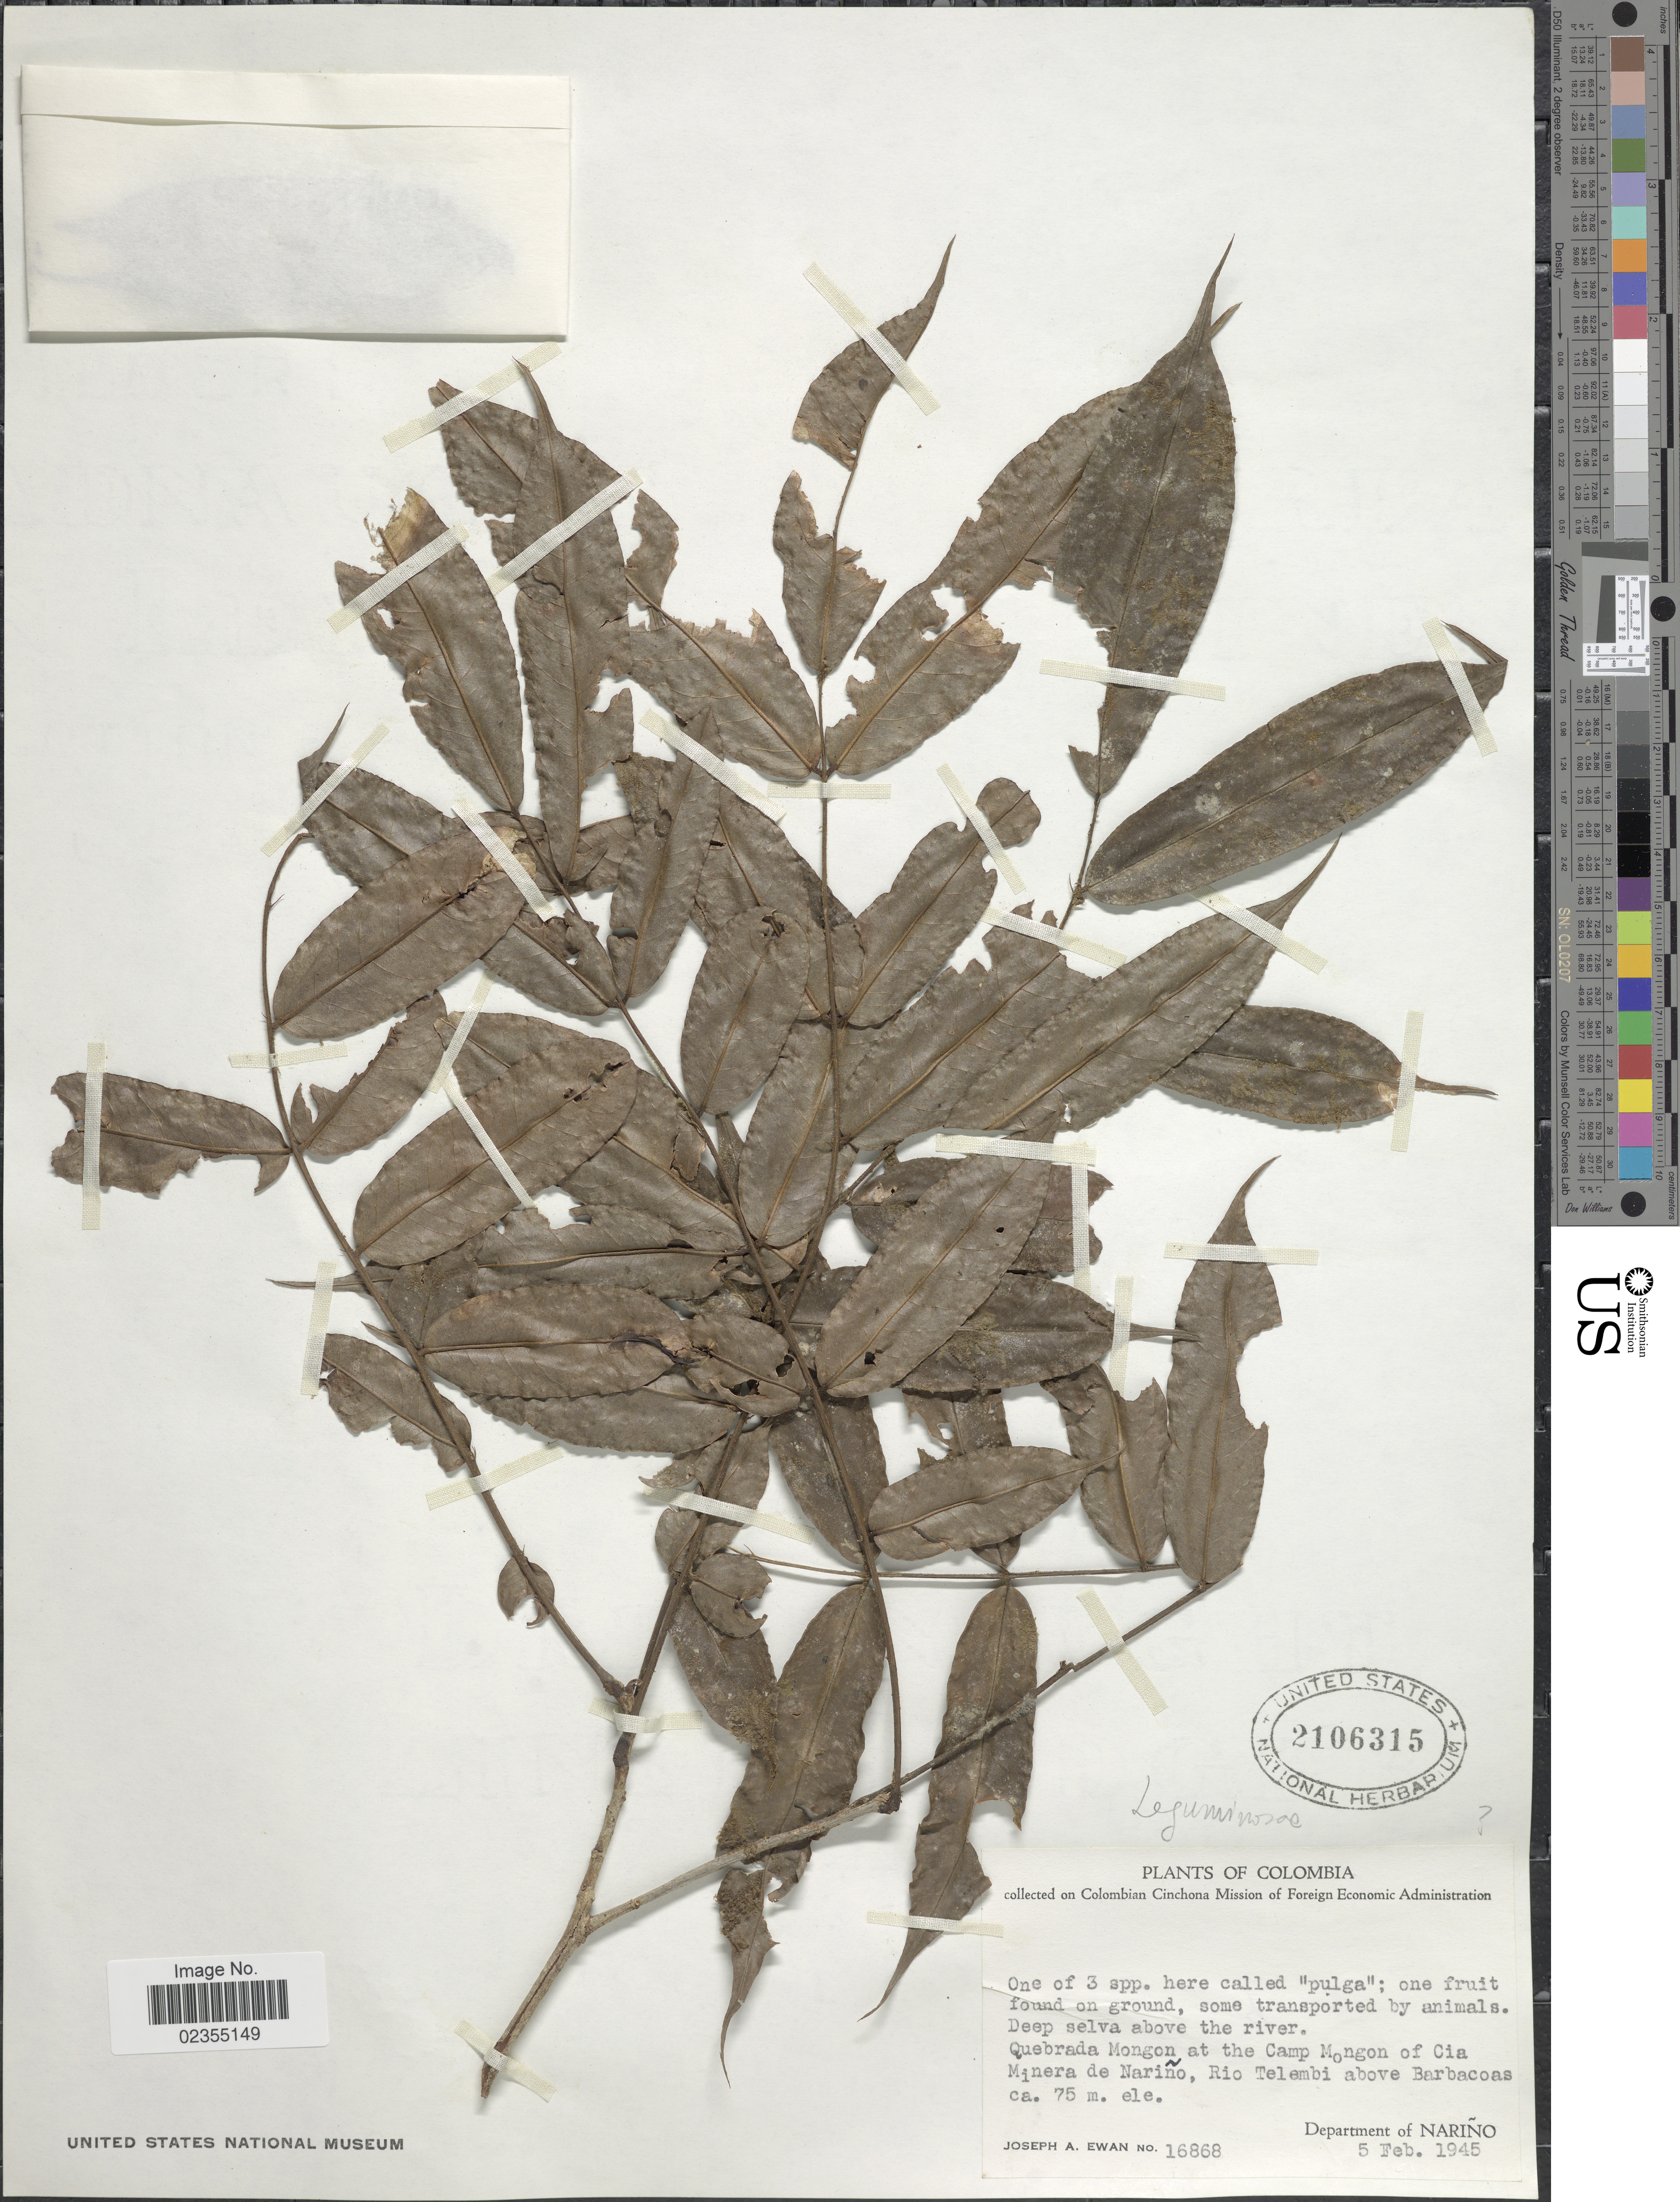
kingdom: Plantae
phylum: Tracheophyta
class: Magnoliopsida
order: Fabales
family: Fabaceae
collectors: J. A. Ewan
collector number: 16868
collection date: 1945-02-05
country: Colombia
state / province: Nariño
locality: Quebrada Mongon at the Camp Mongon of Cia Minera de Nariño. Rio Telembi above Barbacoas. Department of Nariño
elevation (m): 75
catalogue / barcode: US 2106315